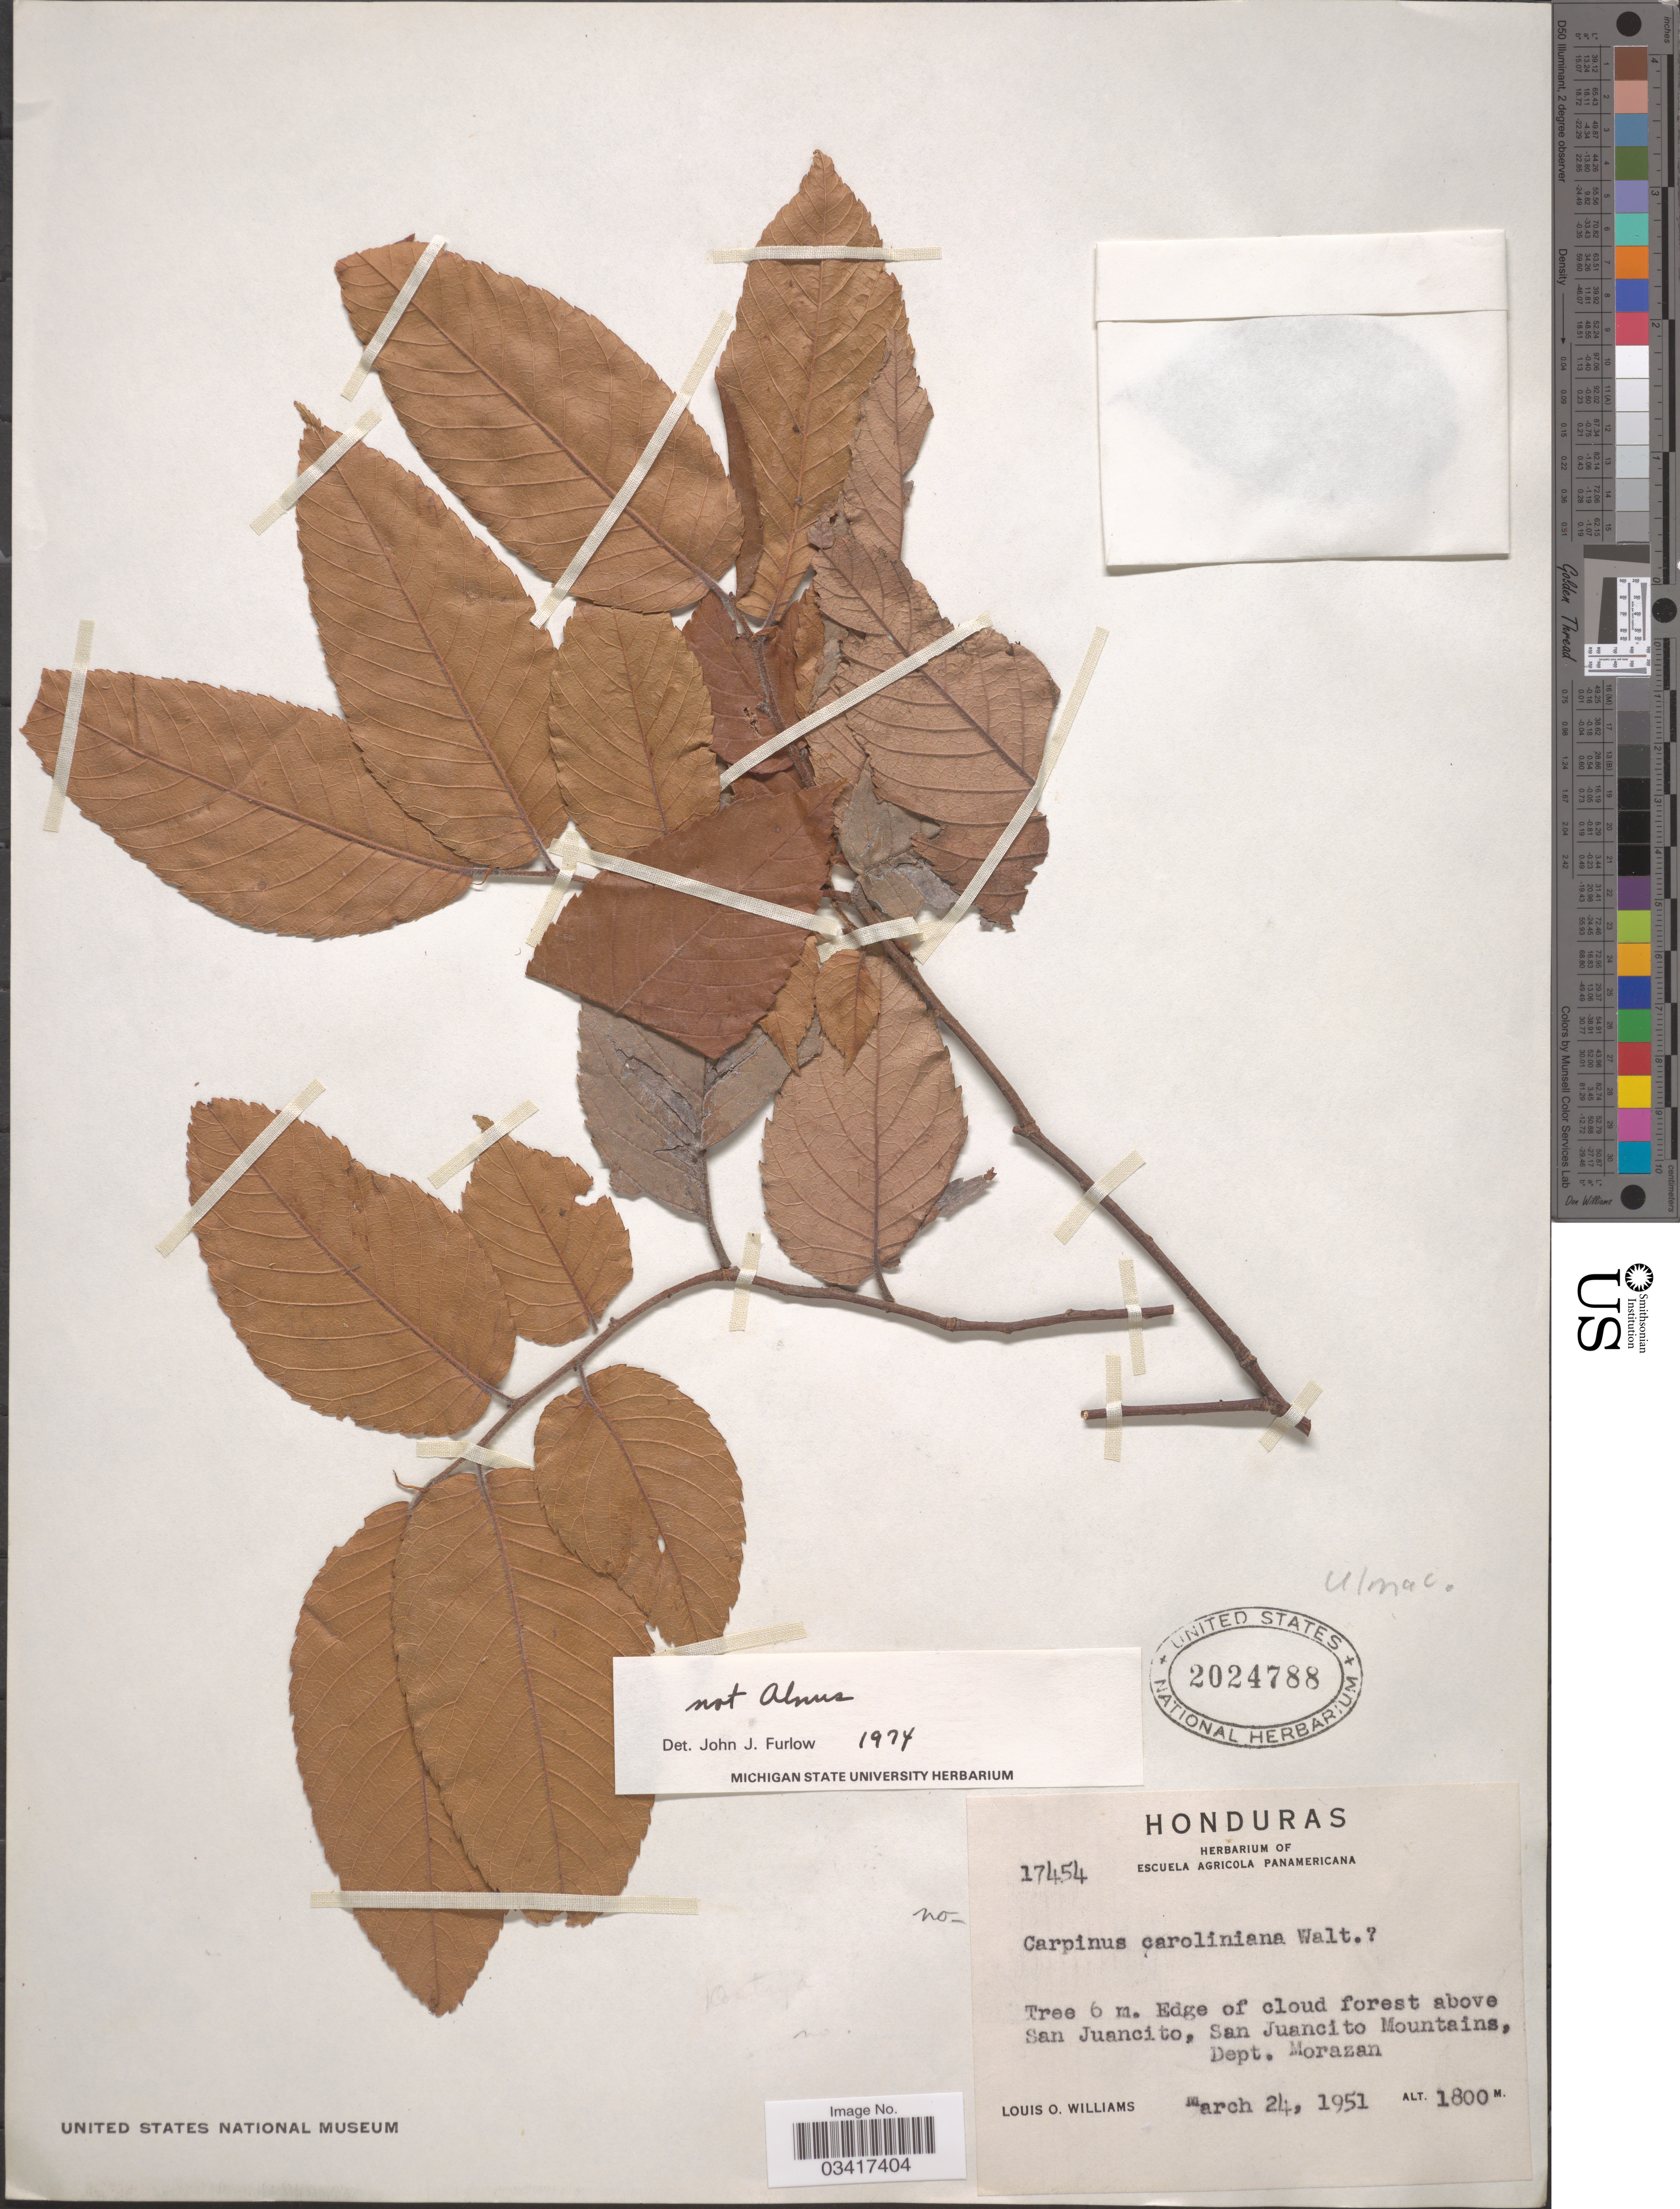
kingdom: Plantae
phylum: Tracheophyta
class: Magnoliopsida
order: Rosales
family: Ulmaceae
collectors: L. O. Williams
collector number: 17454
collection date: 1951-03-24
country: Honduras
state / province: Fco. Morazán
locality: Edge of cloud forest above San Juancito, San Juancito Mountains, Dept. Morazan.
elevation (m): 1800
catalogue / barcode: US 2024788